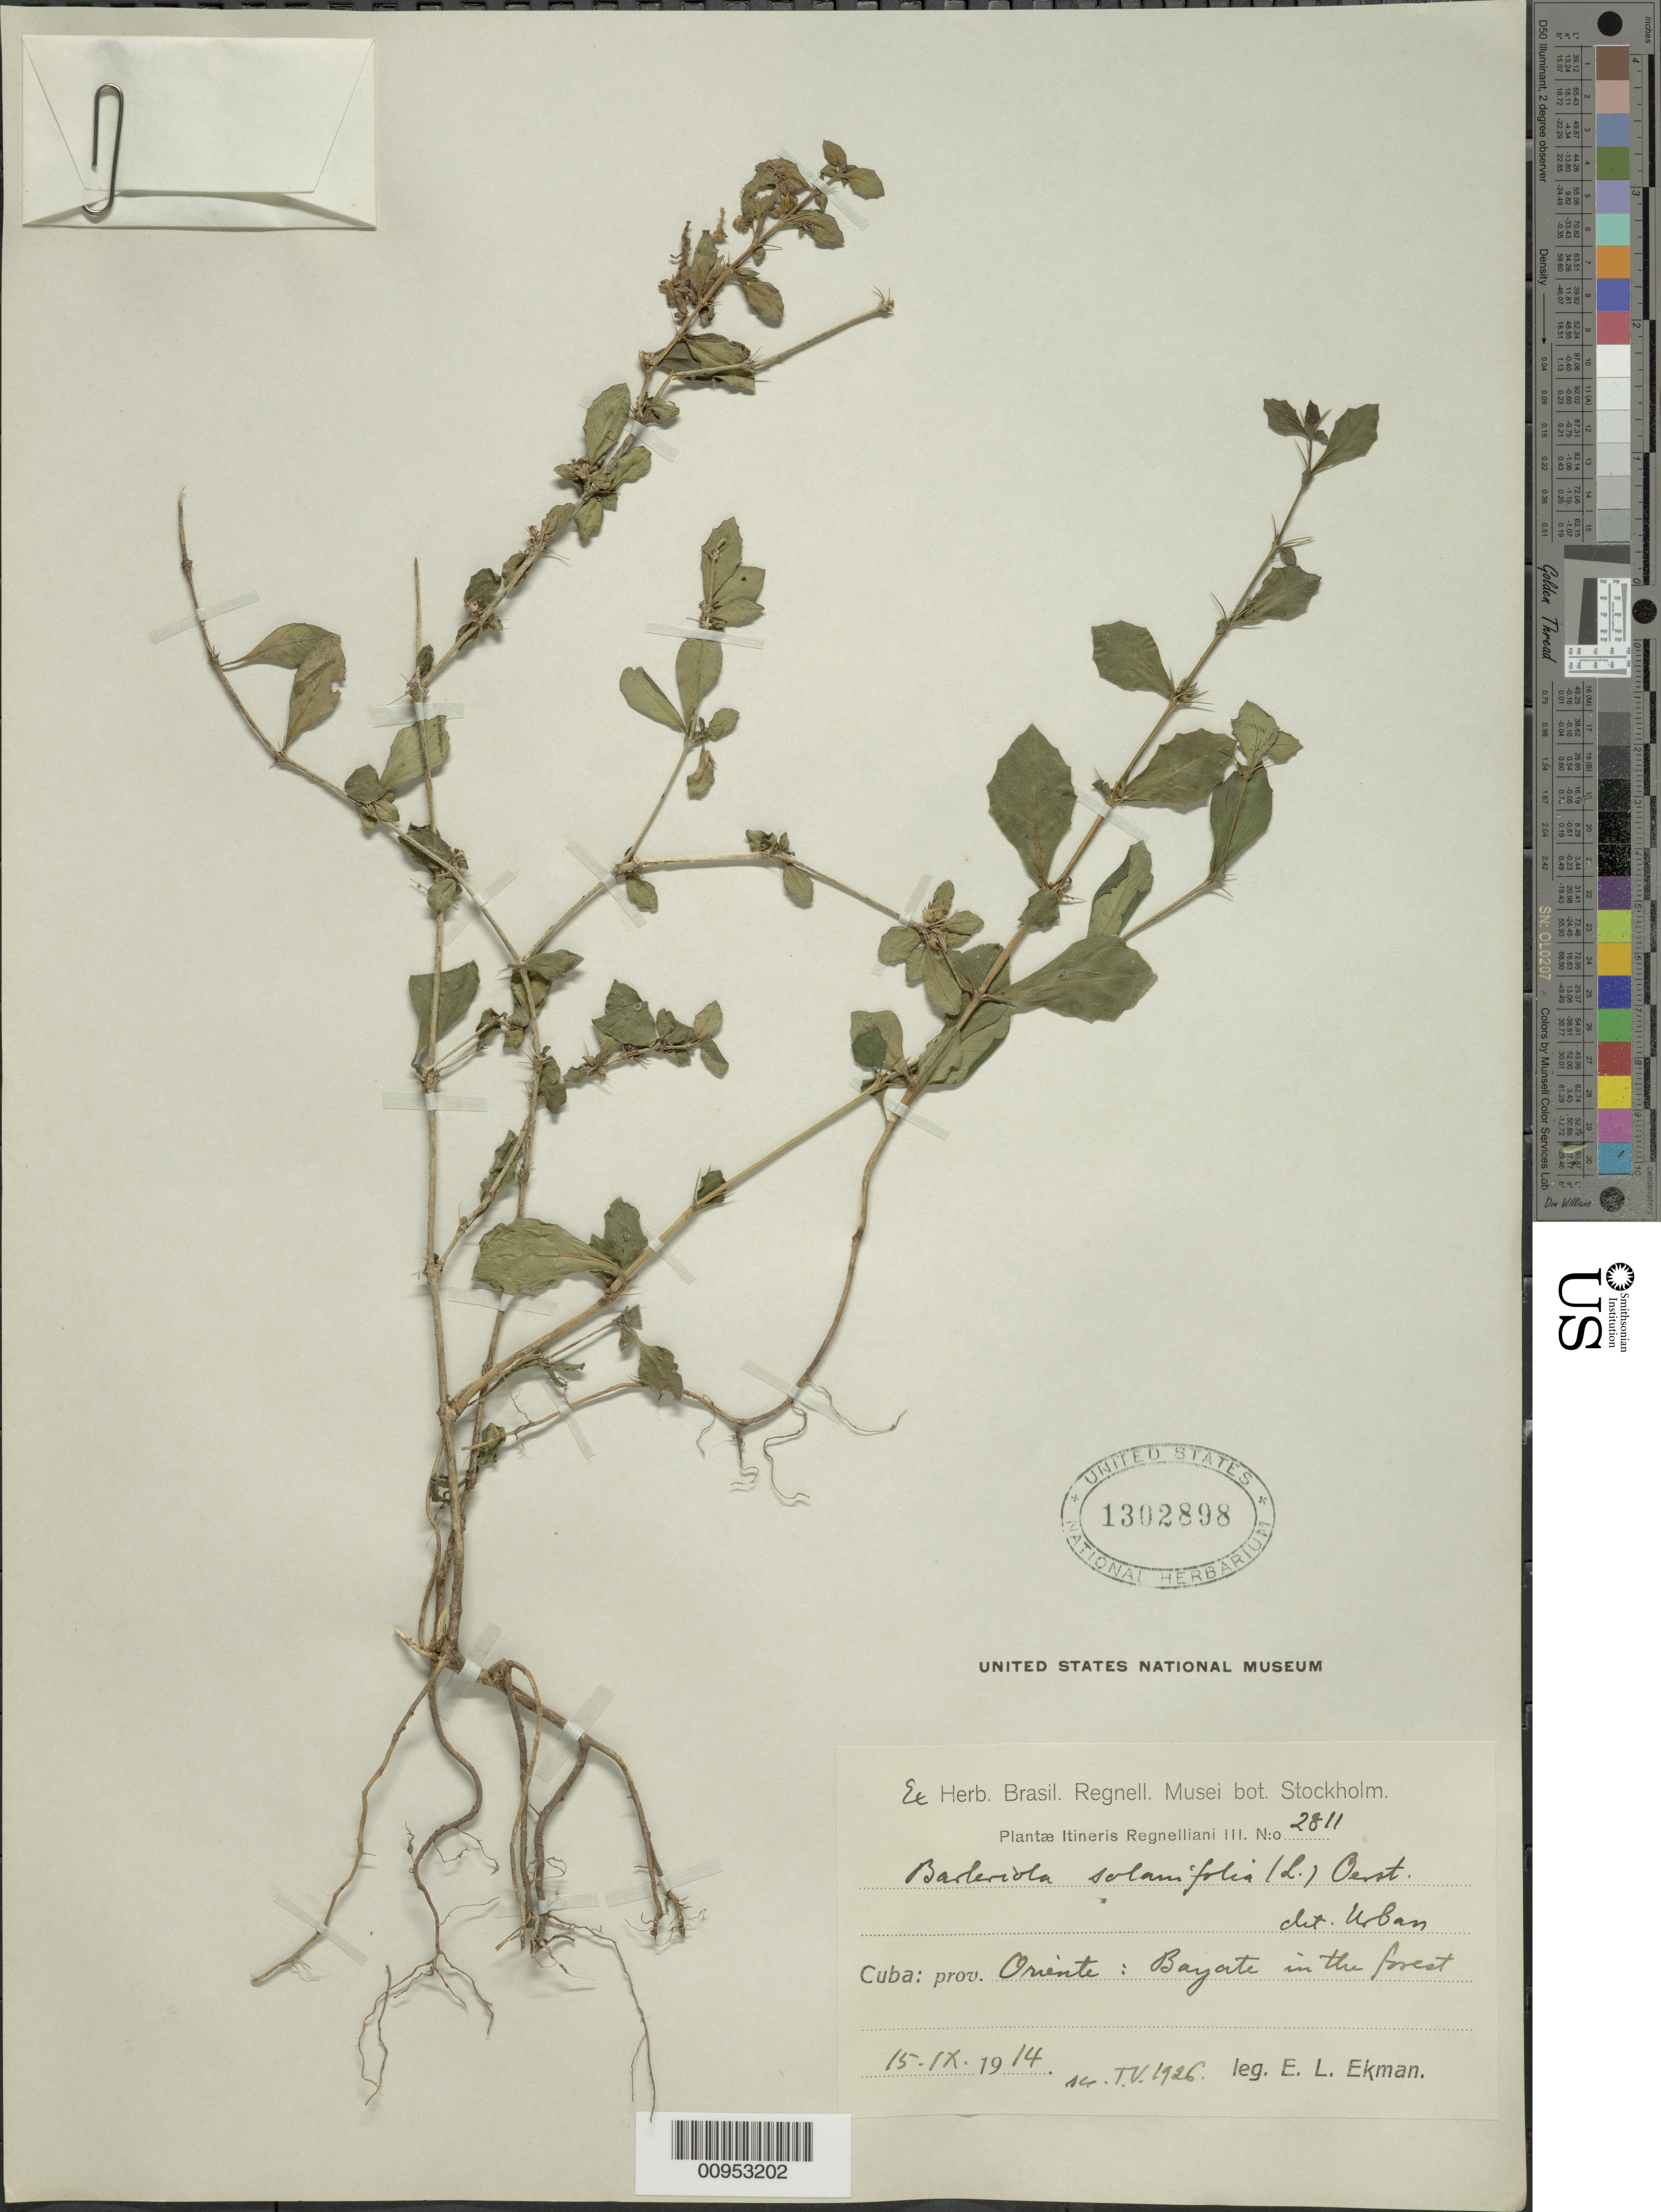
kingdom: Plantae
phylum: Tracheophyta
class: Magnoliopsida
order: Lamiales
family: Acanthaceae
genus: Barleriola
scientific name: Barleriola solanifolia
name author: (L.) Oerst. ex Lindau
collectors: E. L. Ekman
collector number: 2811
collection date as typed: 15 Sep 1914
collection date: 1914-09-15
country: Cuba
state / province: Oriente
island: Cuba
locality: Bayate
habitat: Forest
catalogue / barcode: US 1302898